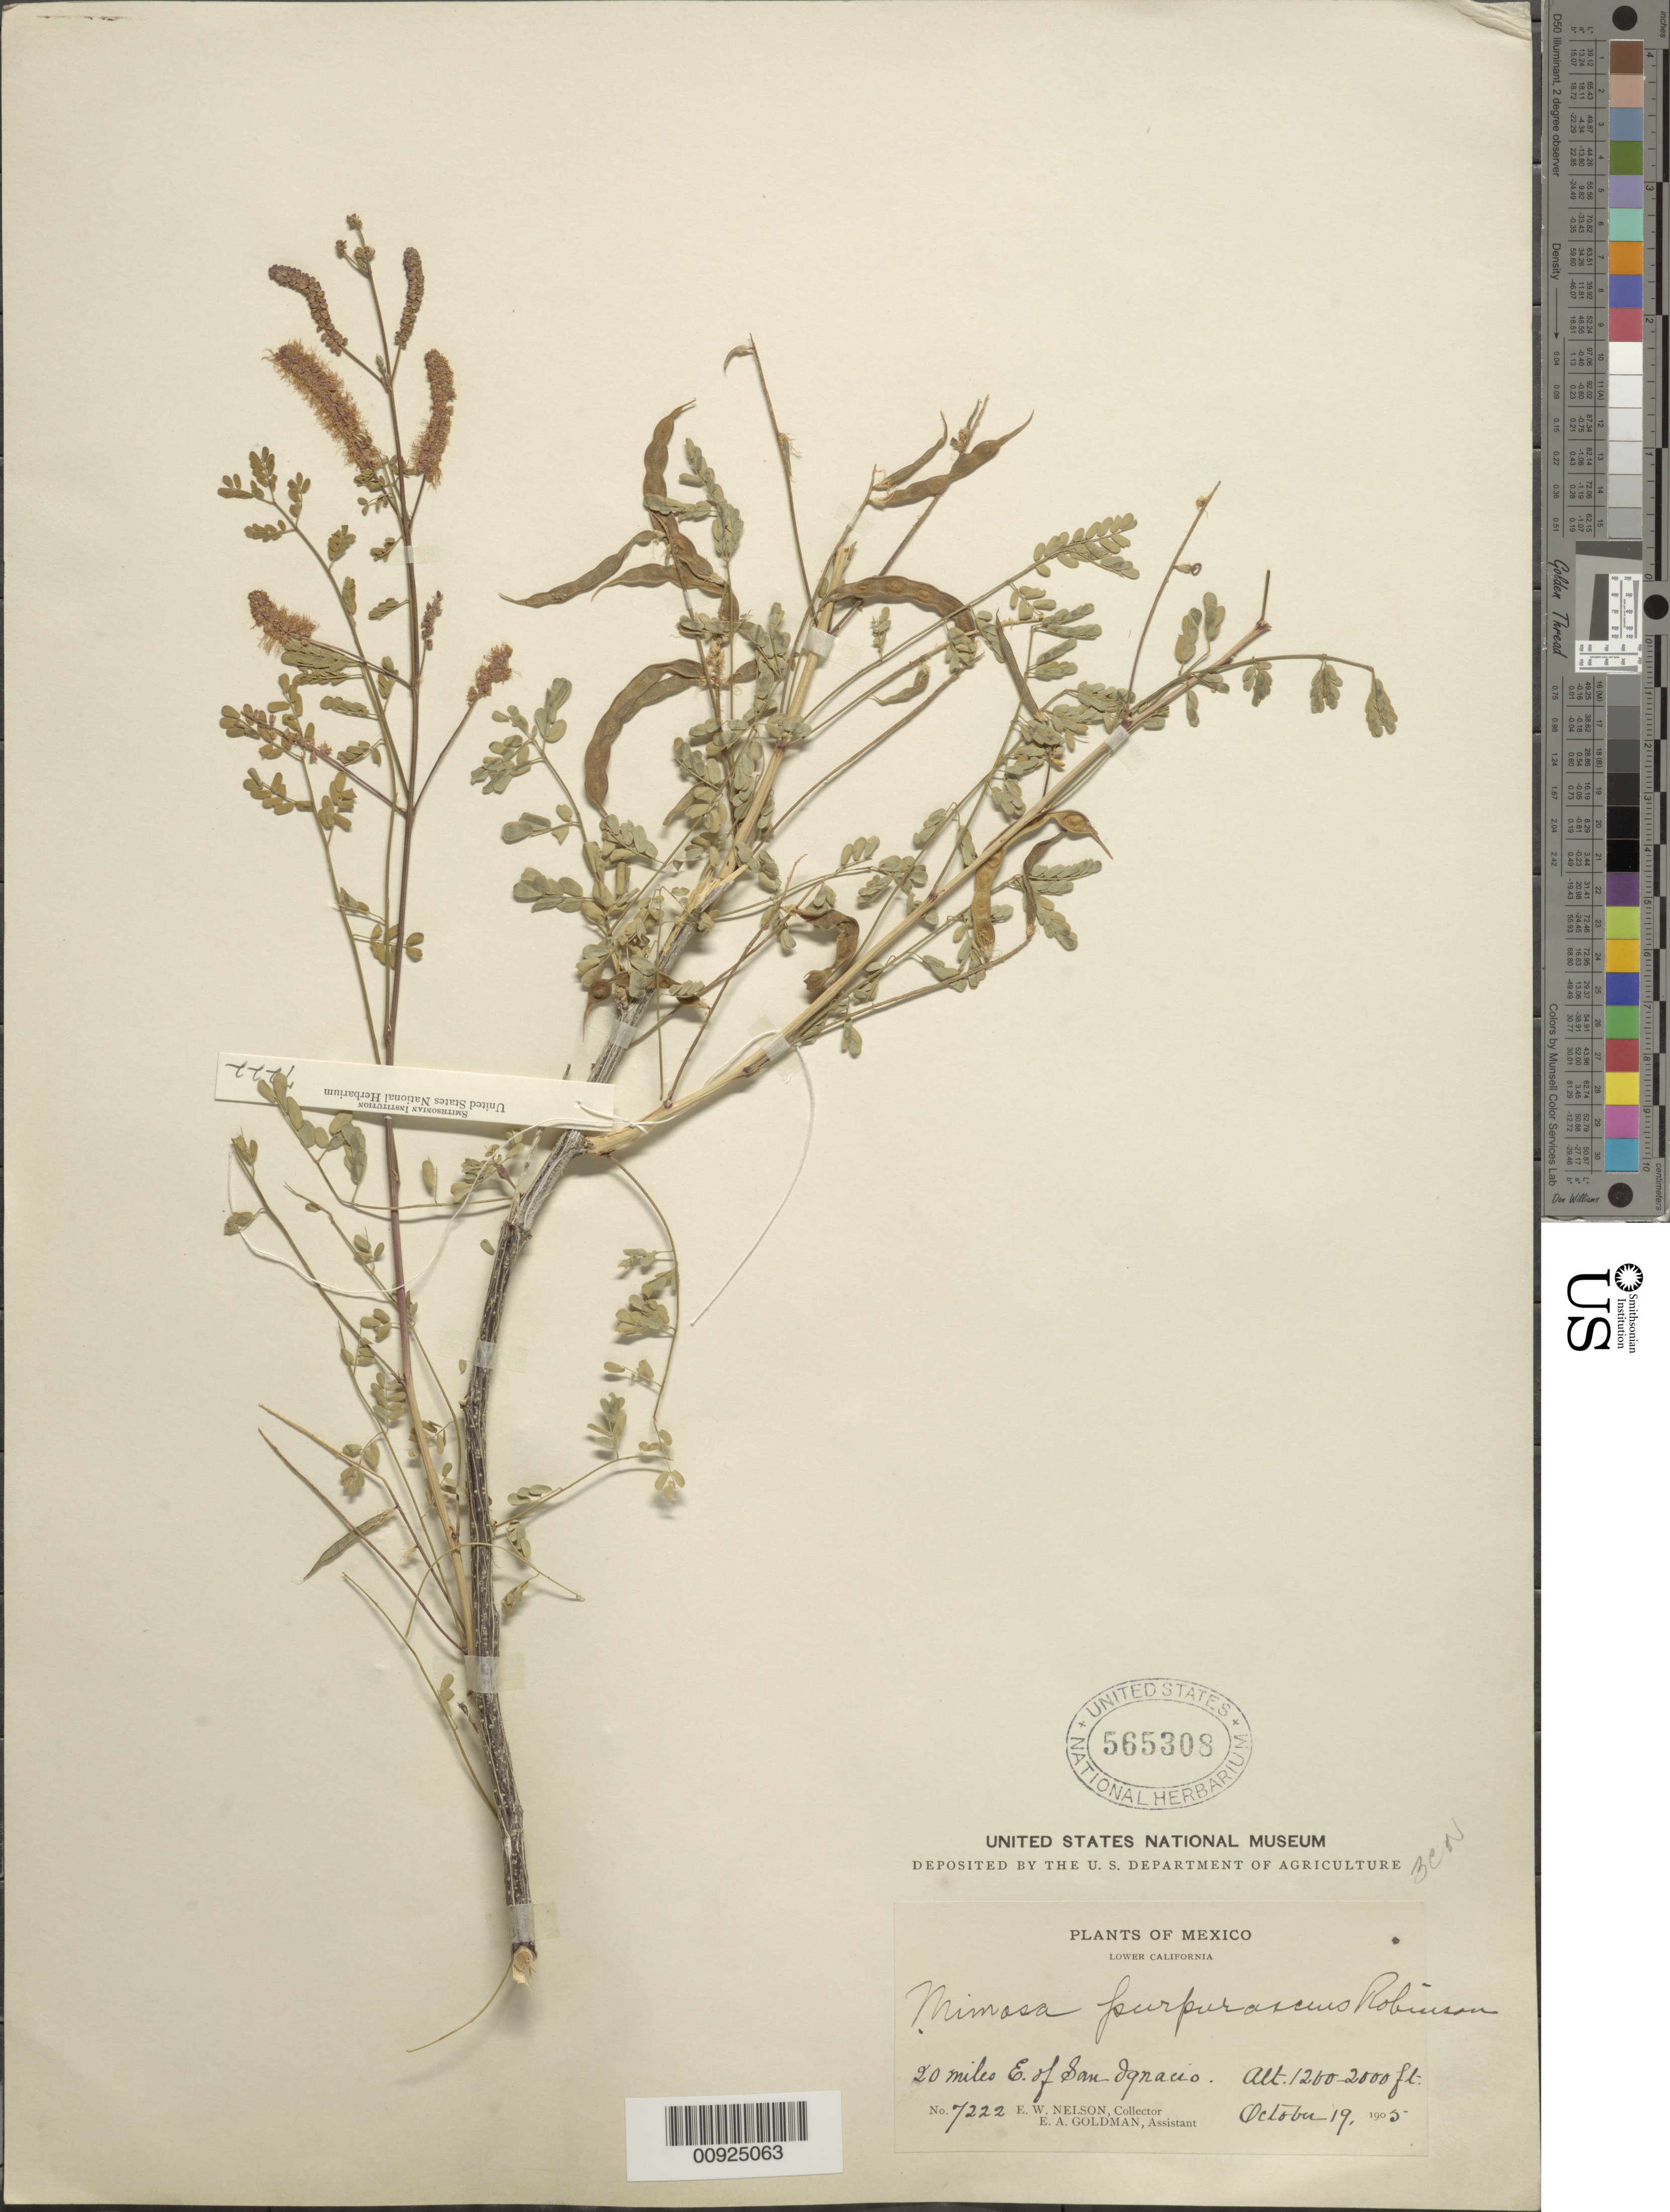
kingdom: Plantae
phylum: Tracheophyta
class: Magnoliopsida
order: Fabales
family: Fabaceae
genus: Mimosa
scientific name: Mimosa purpurascens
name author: B.L. Rob.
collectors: E. W. Nelson & E. A. Goldman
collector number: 7222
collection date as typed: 19 Oct 1905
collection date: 1905-10-19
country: Mexico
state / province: Baja California Sur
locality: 20 miles E of San Ignacio, Lower California.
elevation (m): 366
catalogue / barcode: US 565308